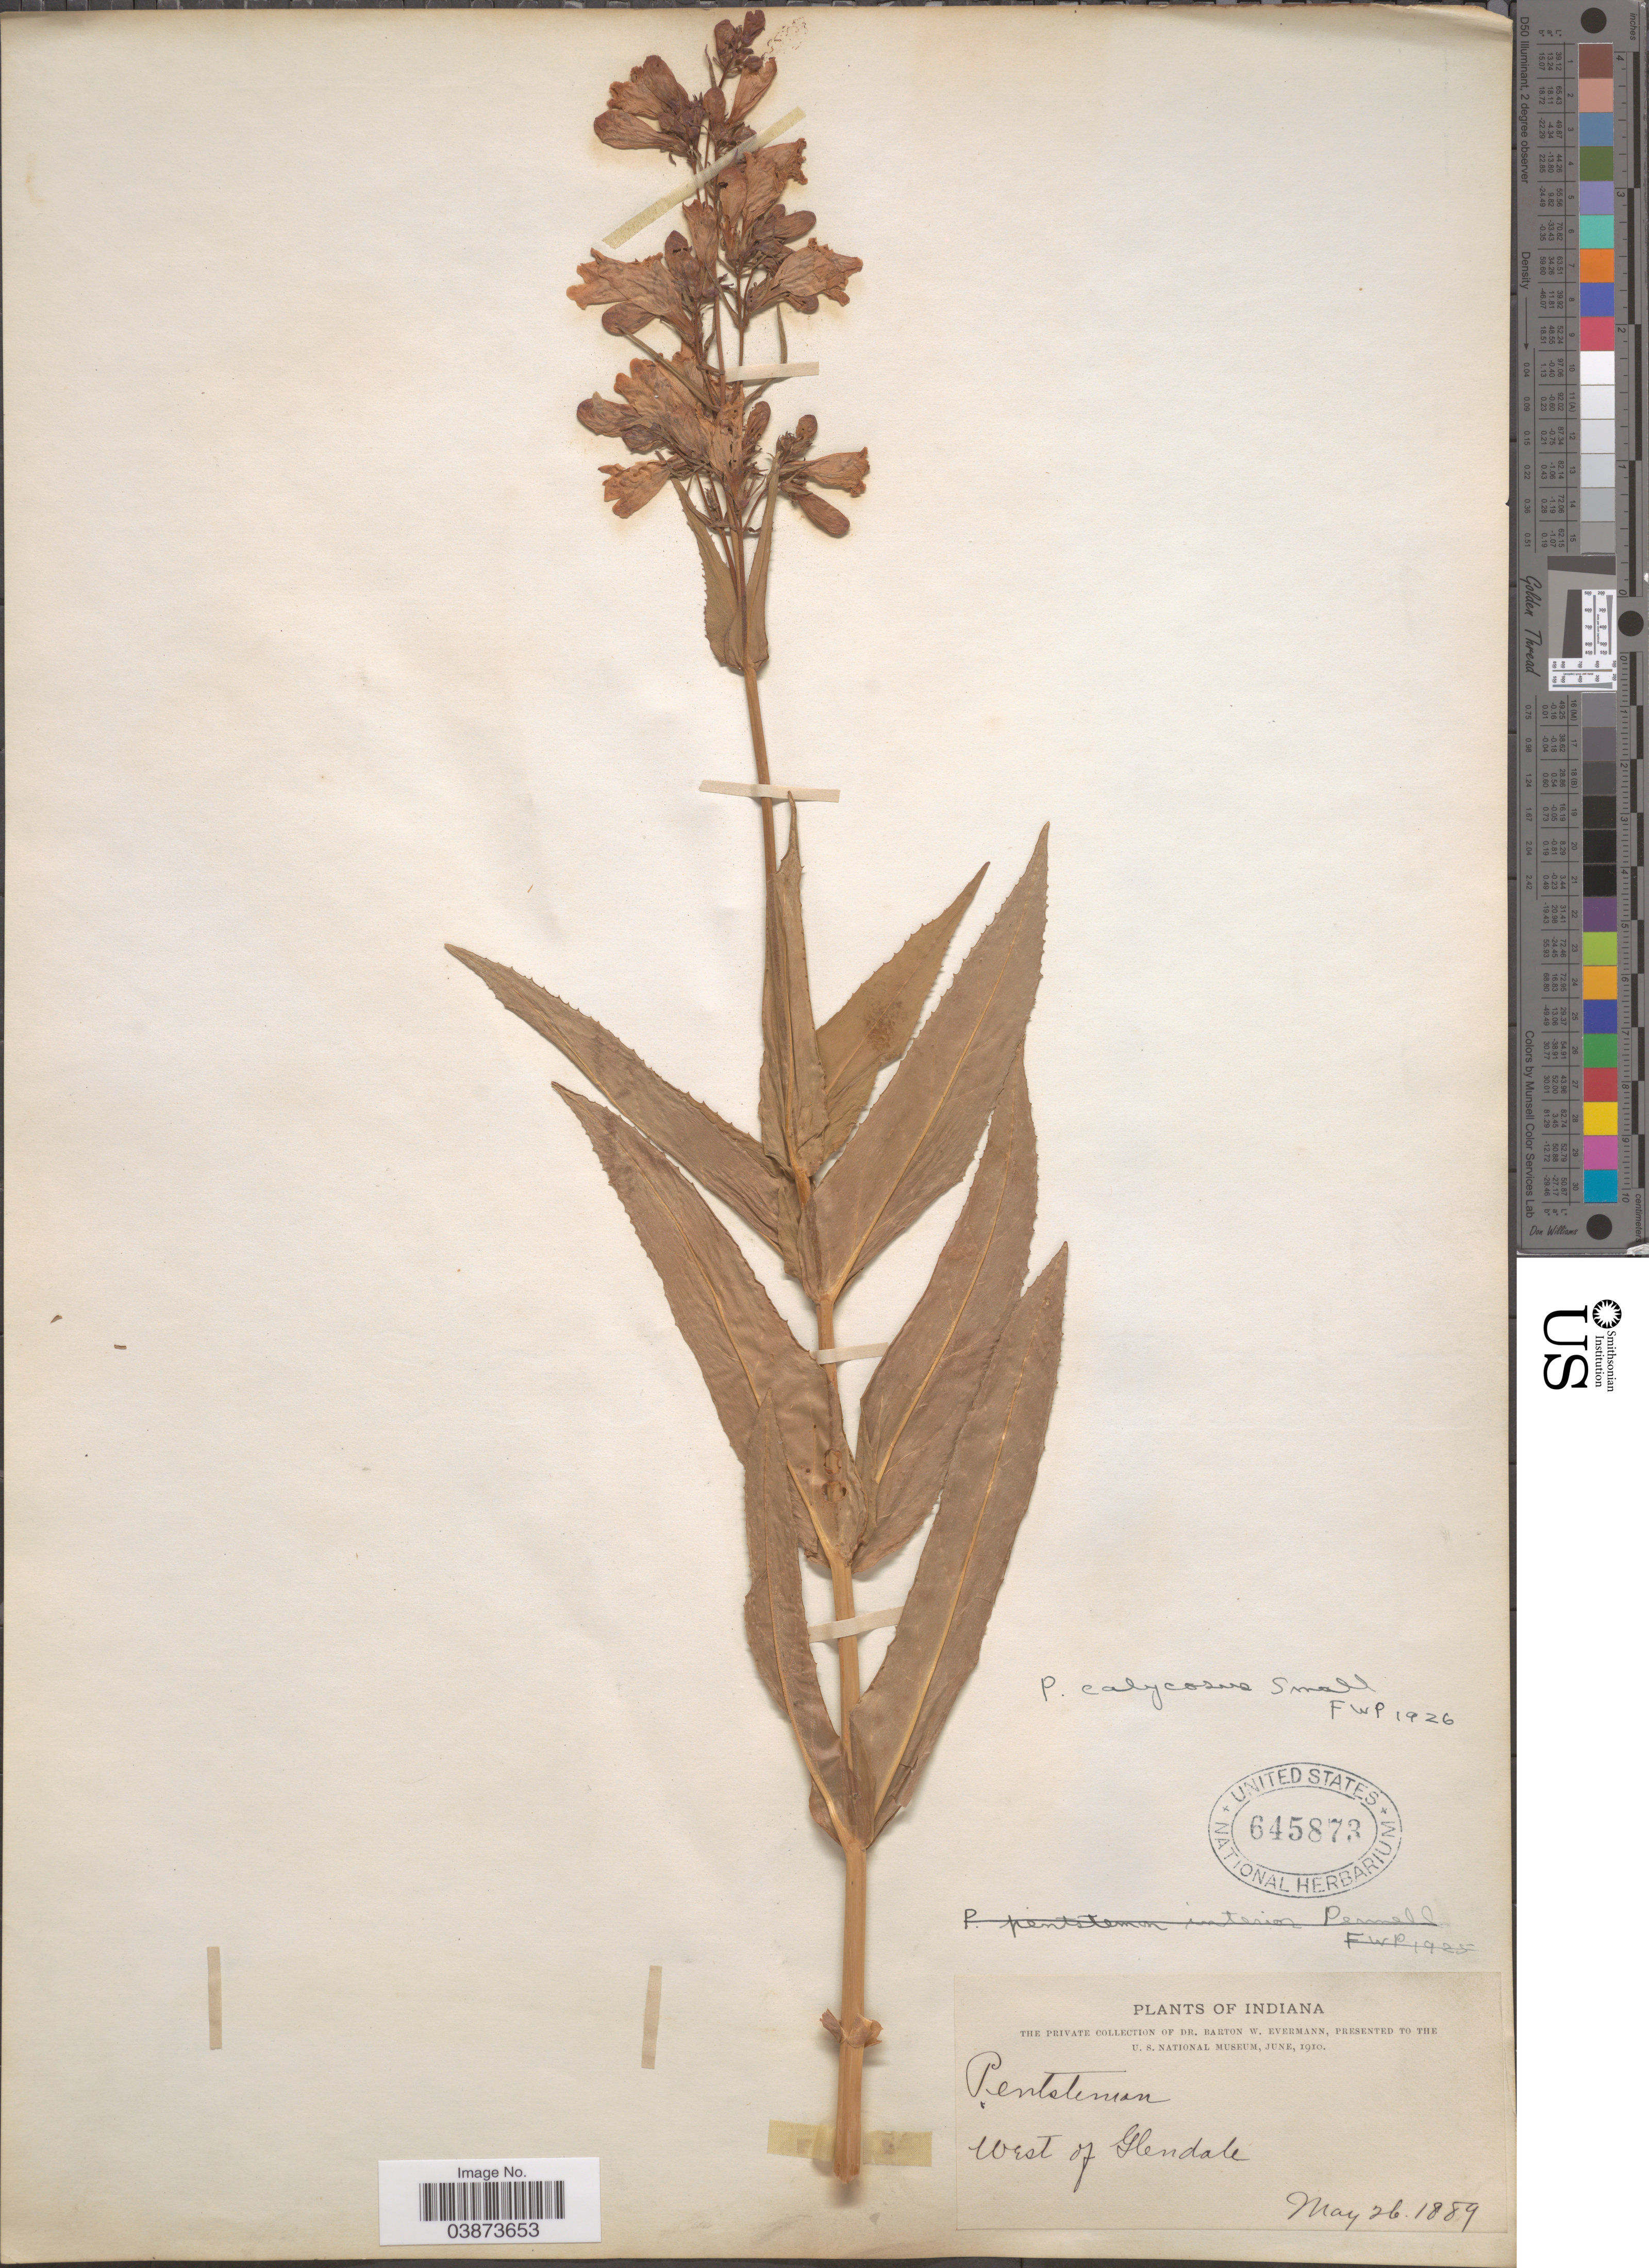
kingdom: Plantae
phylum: Tracheophyta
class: Magnoliopsida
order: Lamiales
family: Plantaginaceae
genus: Penstemon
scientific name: Penstemon calycosus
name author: Small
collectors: B. W. Evermann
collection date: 1889-05-26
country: United States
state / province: Indiana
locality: West of Glendale.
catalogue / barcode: US 645873